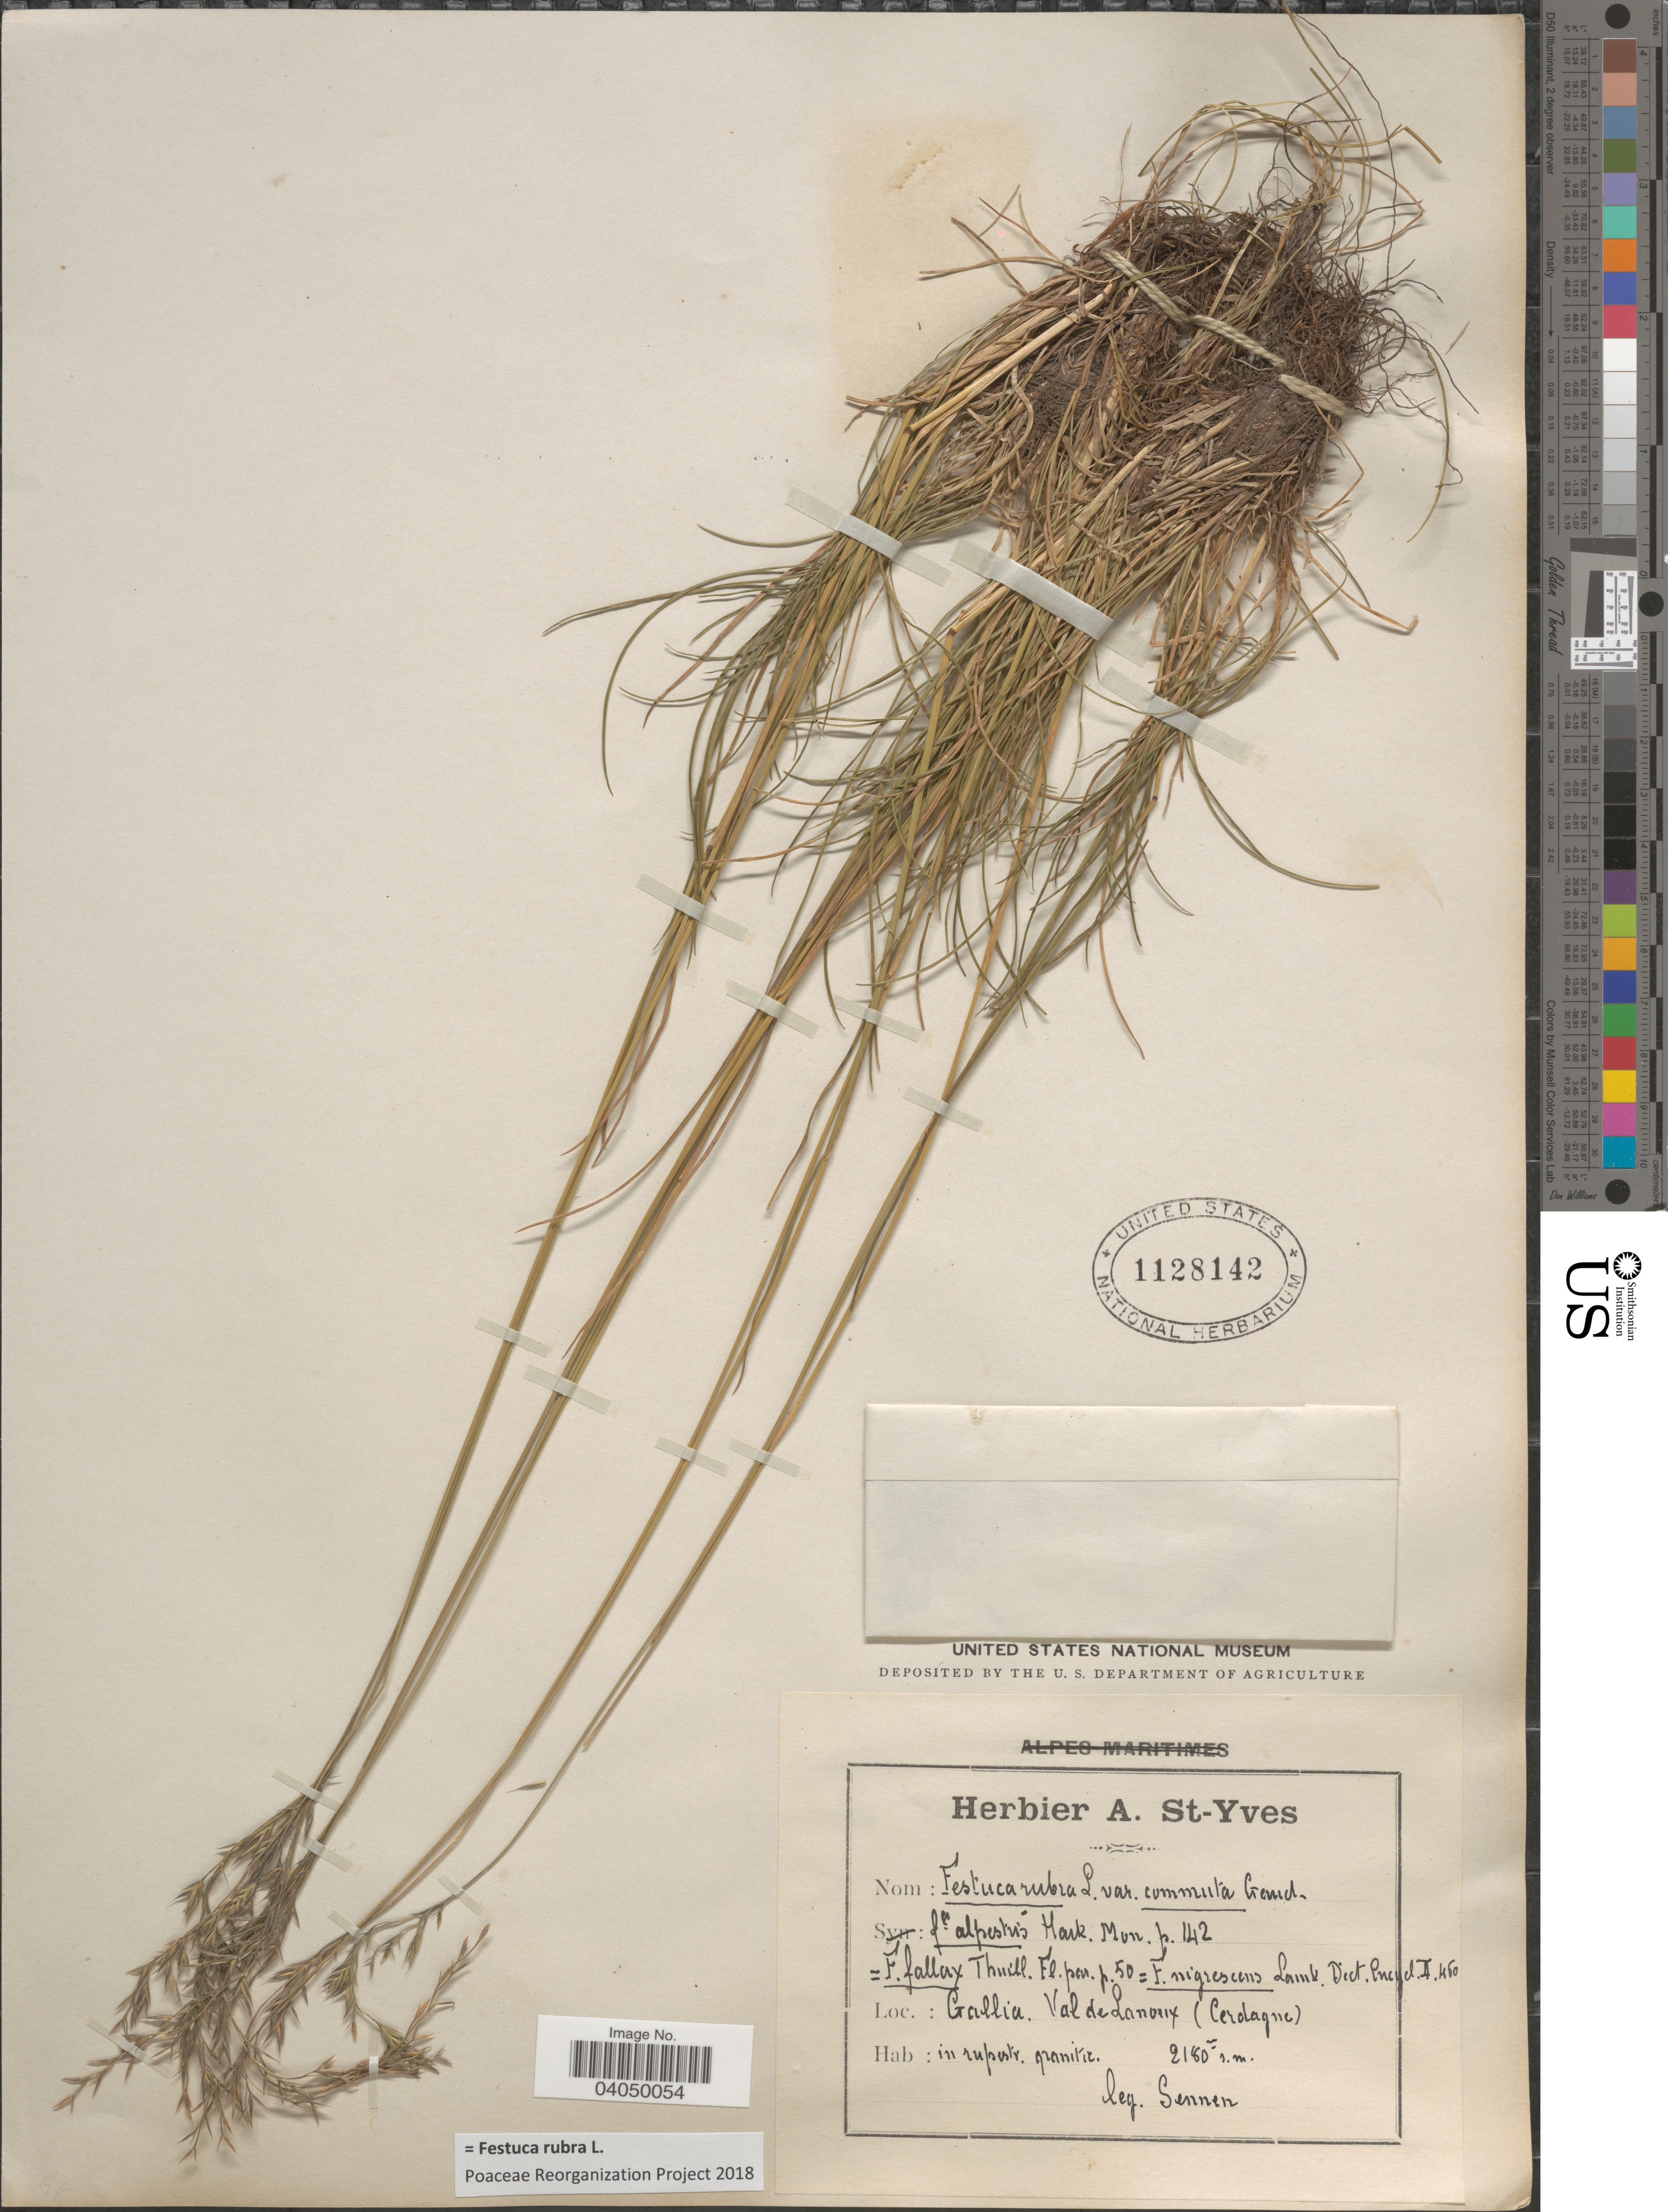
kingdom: Plantae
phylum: Tracheophyta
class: Liliopsida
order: Poales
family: Poaceae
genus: Festuca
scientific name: Festuca rubra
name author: L.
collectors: E. Sennen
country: France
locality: Gallia. Val de Lanoux (Cerdagne). In rupestr. granitic.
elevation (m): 2150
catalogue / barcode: US 1128142